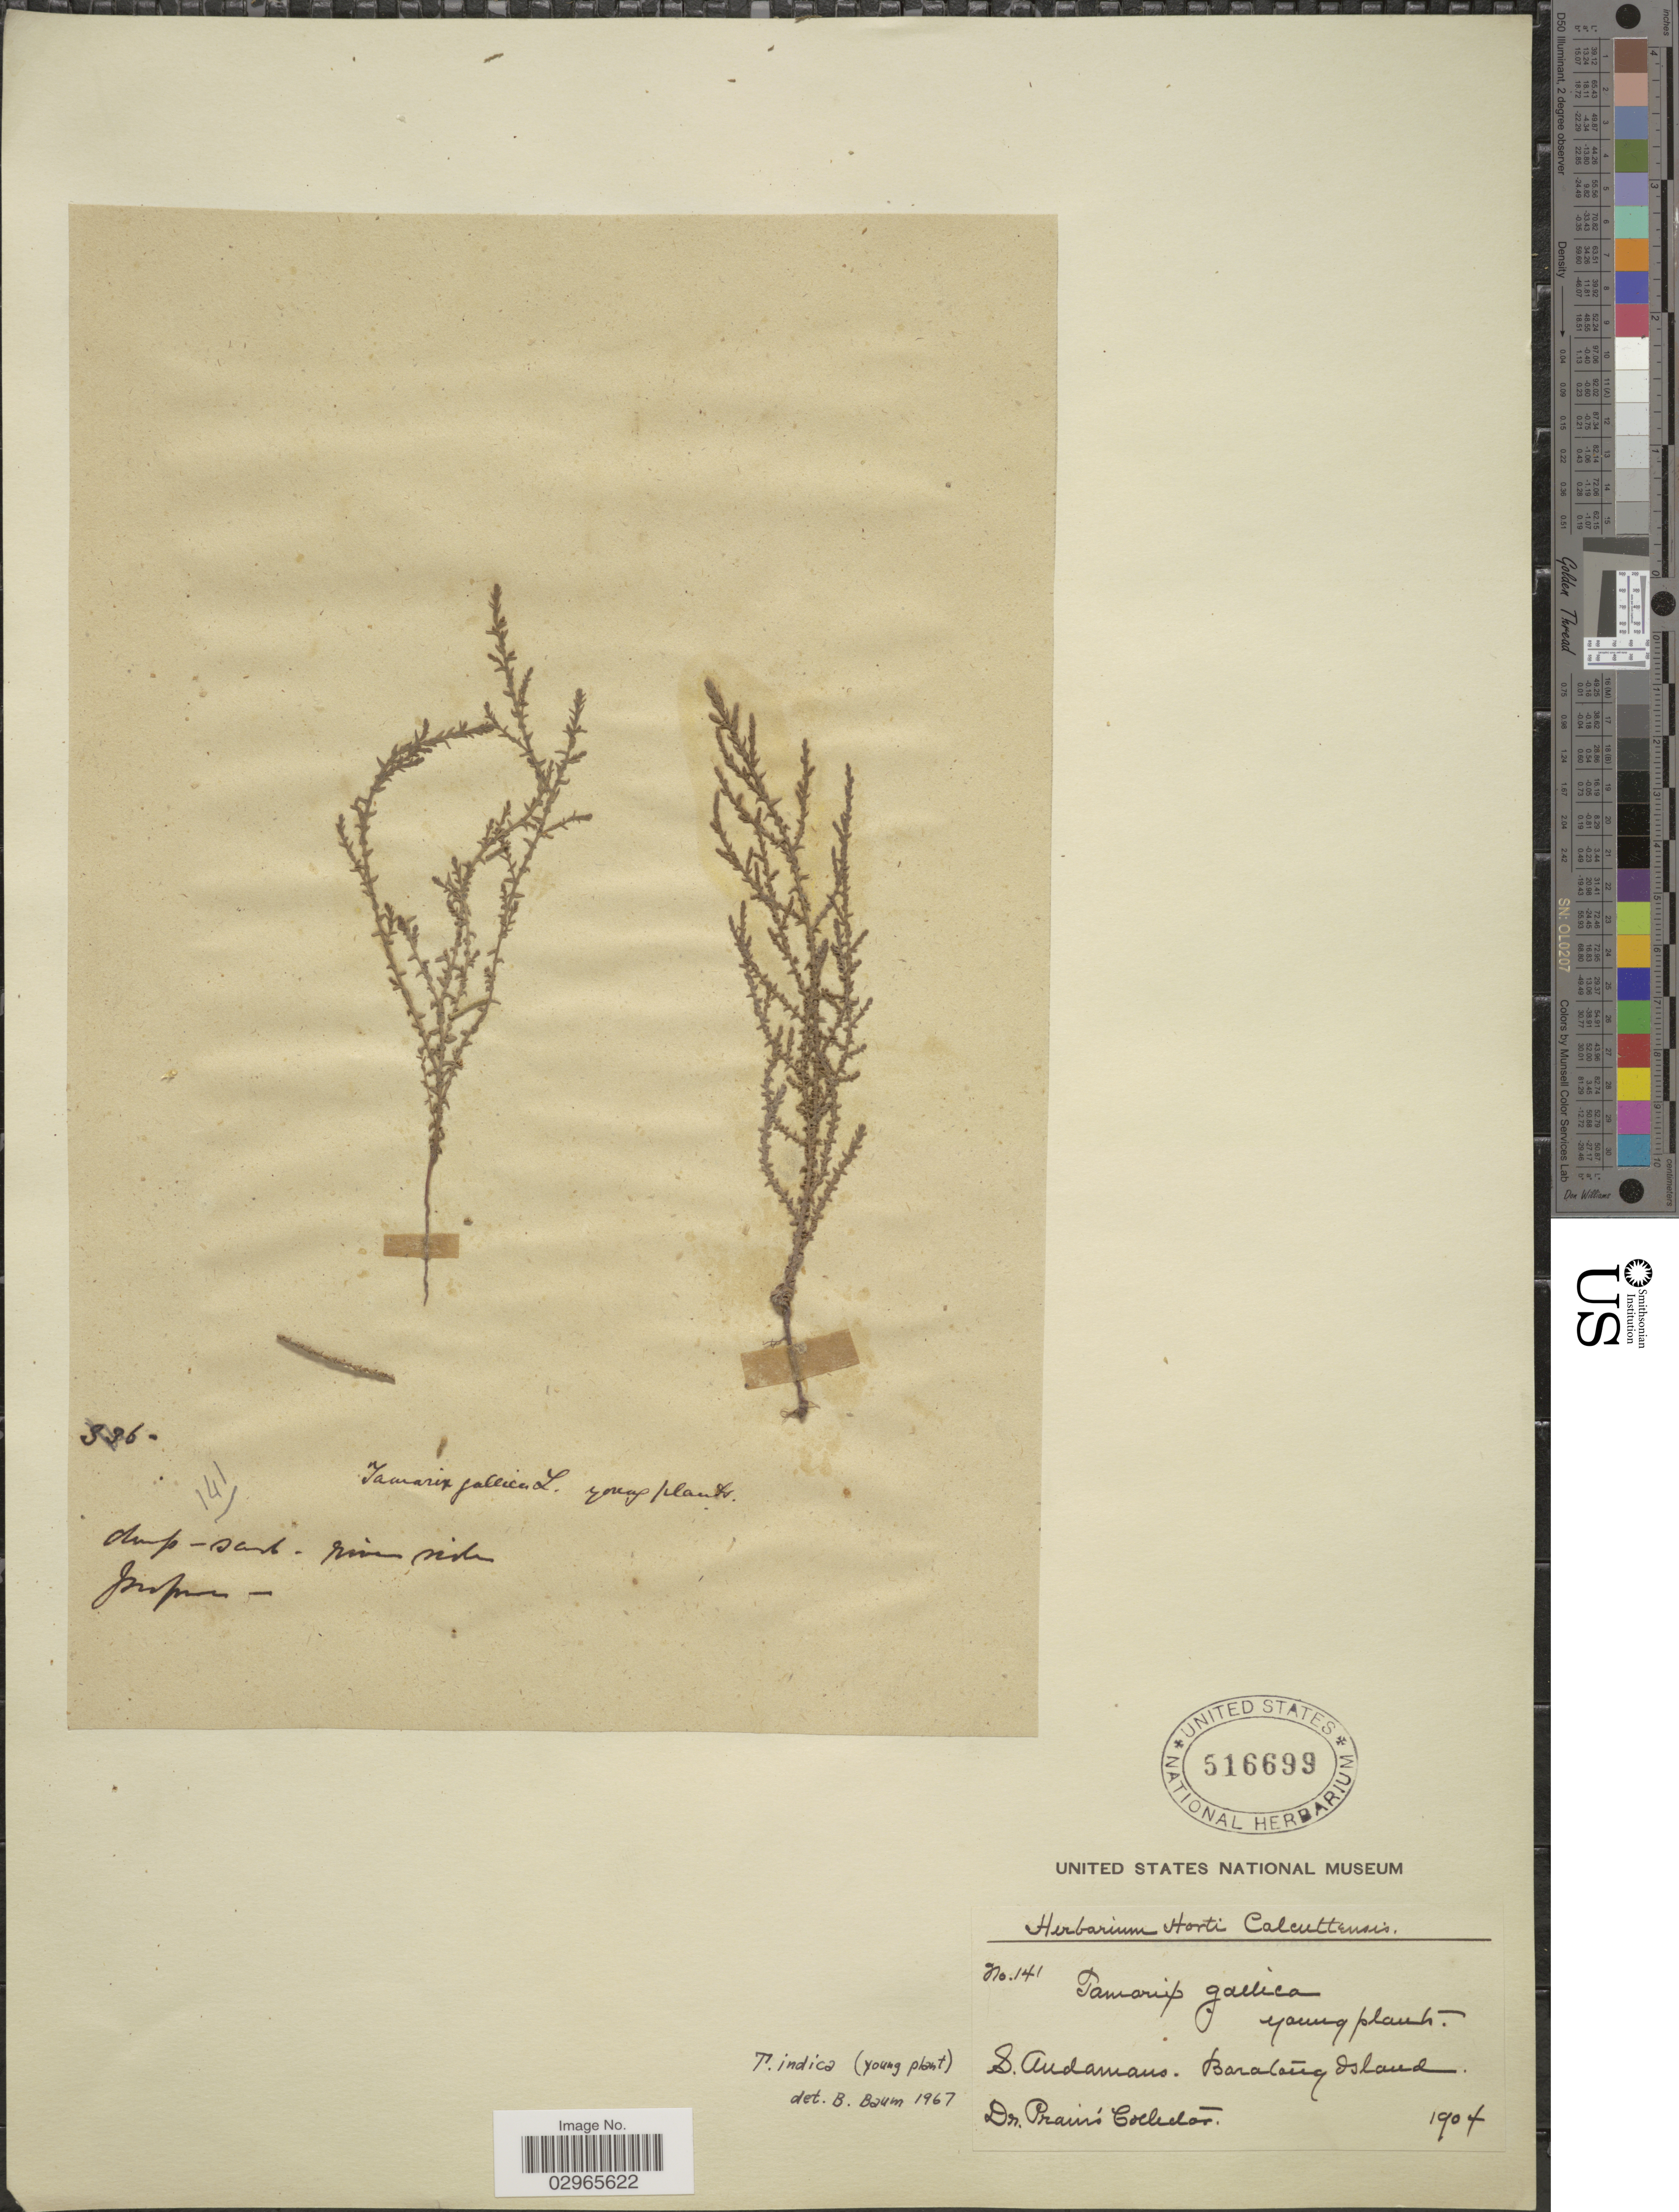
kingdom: Plantae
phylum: Tracheophyta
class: Magnoliopsida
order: Caryophyllales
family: Tamaricaceae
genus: Tamarix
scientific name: Tamarix indica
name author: Willd.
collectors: Dr. Prain's collector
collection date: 1904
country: India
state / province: Andaman and Nicobar Islands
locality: S. Andamans. Baratang Island.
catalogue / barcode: US 516699